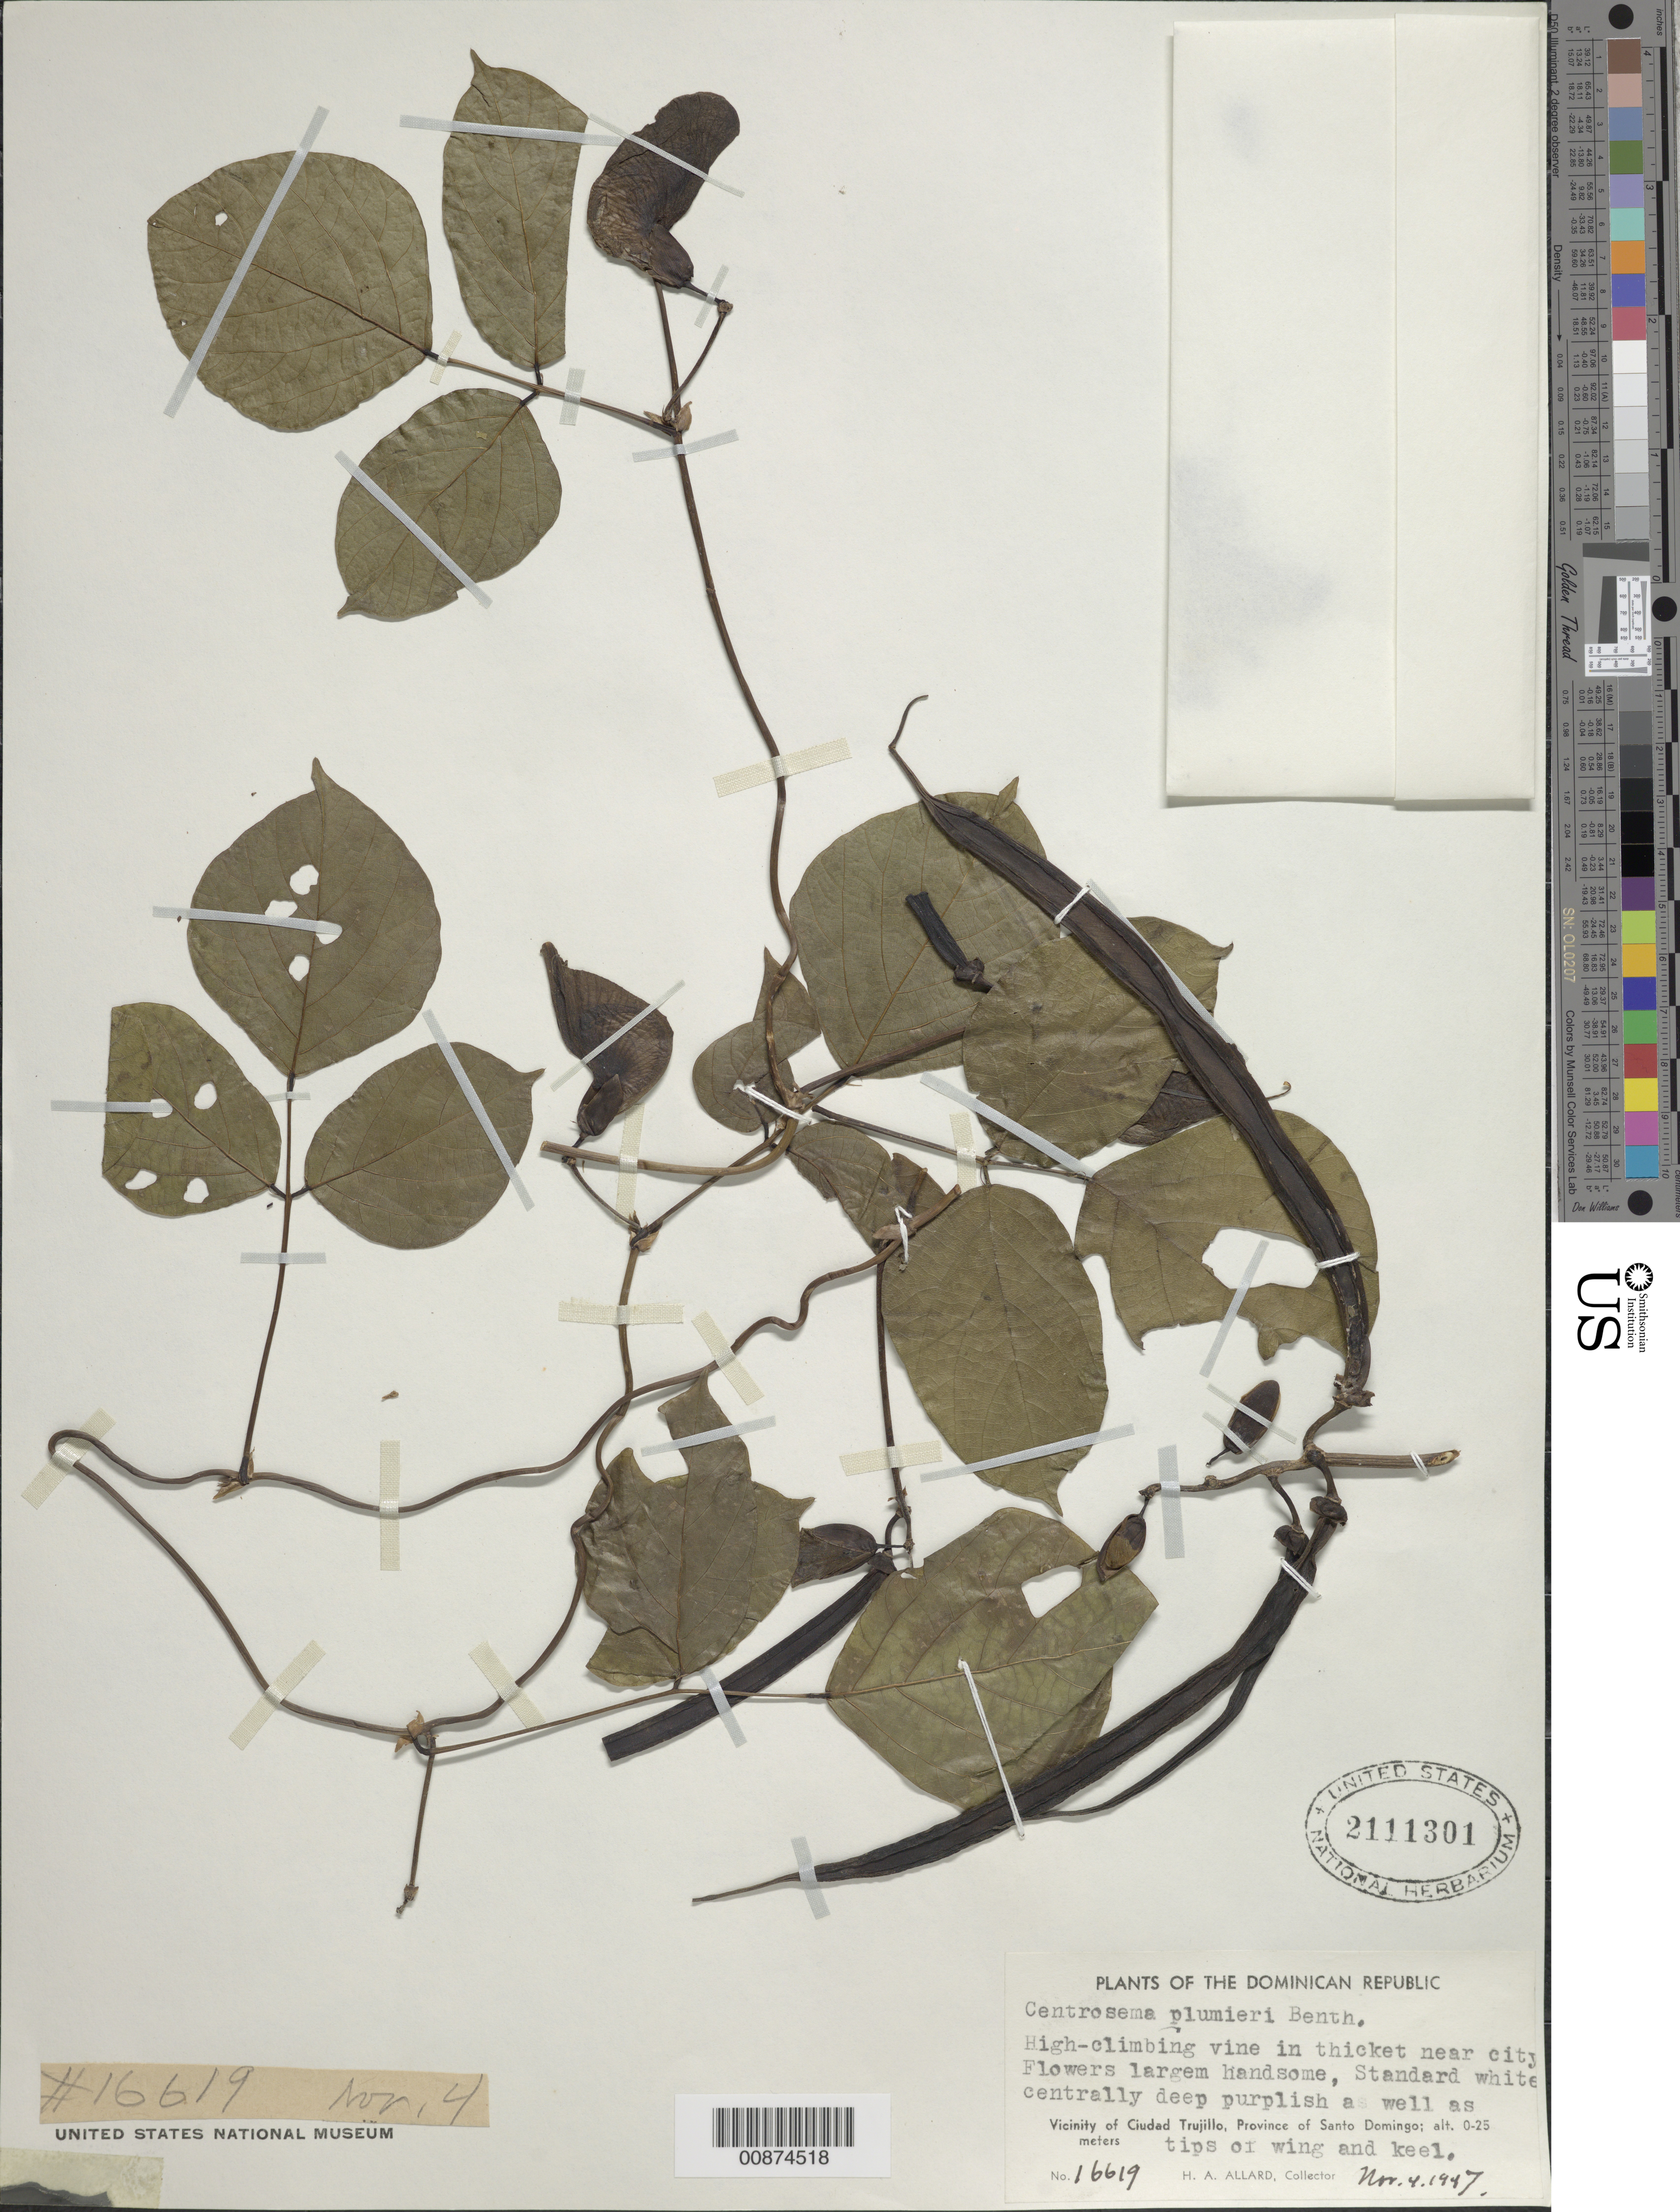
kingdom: Plantae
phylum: Tracheophyta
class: Magnoliopsida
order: Fabales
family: Fabaceae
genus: Centrosema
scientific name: Centrosema plumieri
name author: (Turpin ex Pers.) Benth.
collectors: H. A. Allard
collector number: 16619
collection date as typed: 04 Nov 1947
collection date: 1947-11-04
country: Dominican Republic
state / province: Distrito Nacional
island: Hispaniola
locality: Near Ciudad Trujillo, Province of Santo Domingo (obsolete).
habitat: In thicket.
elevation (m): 0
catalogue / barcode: US 2111301